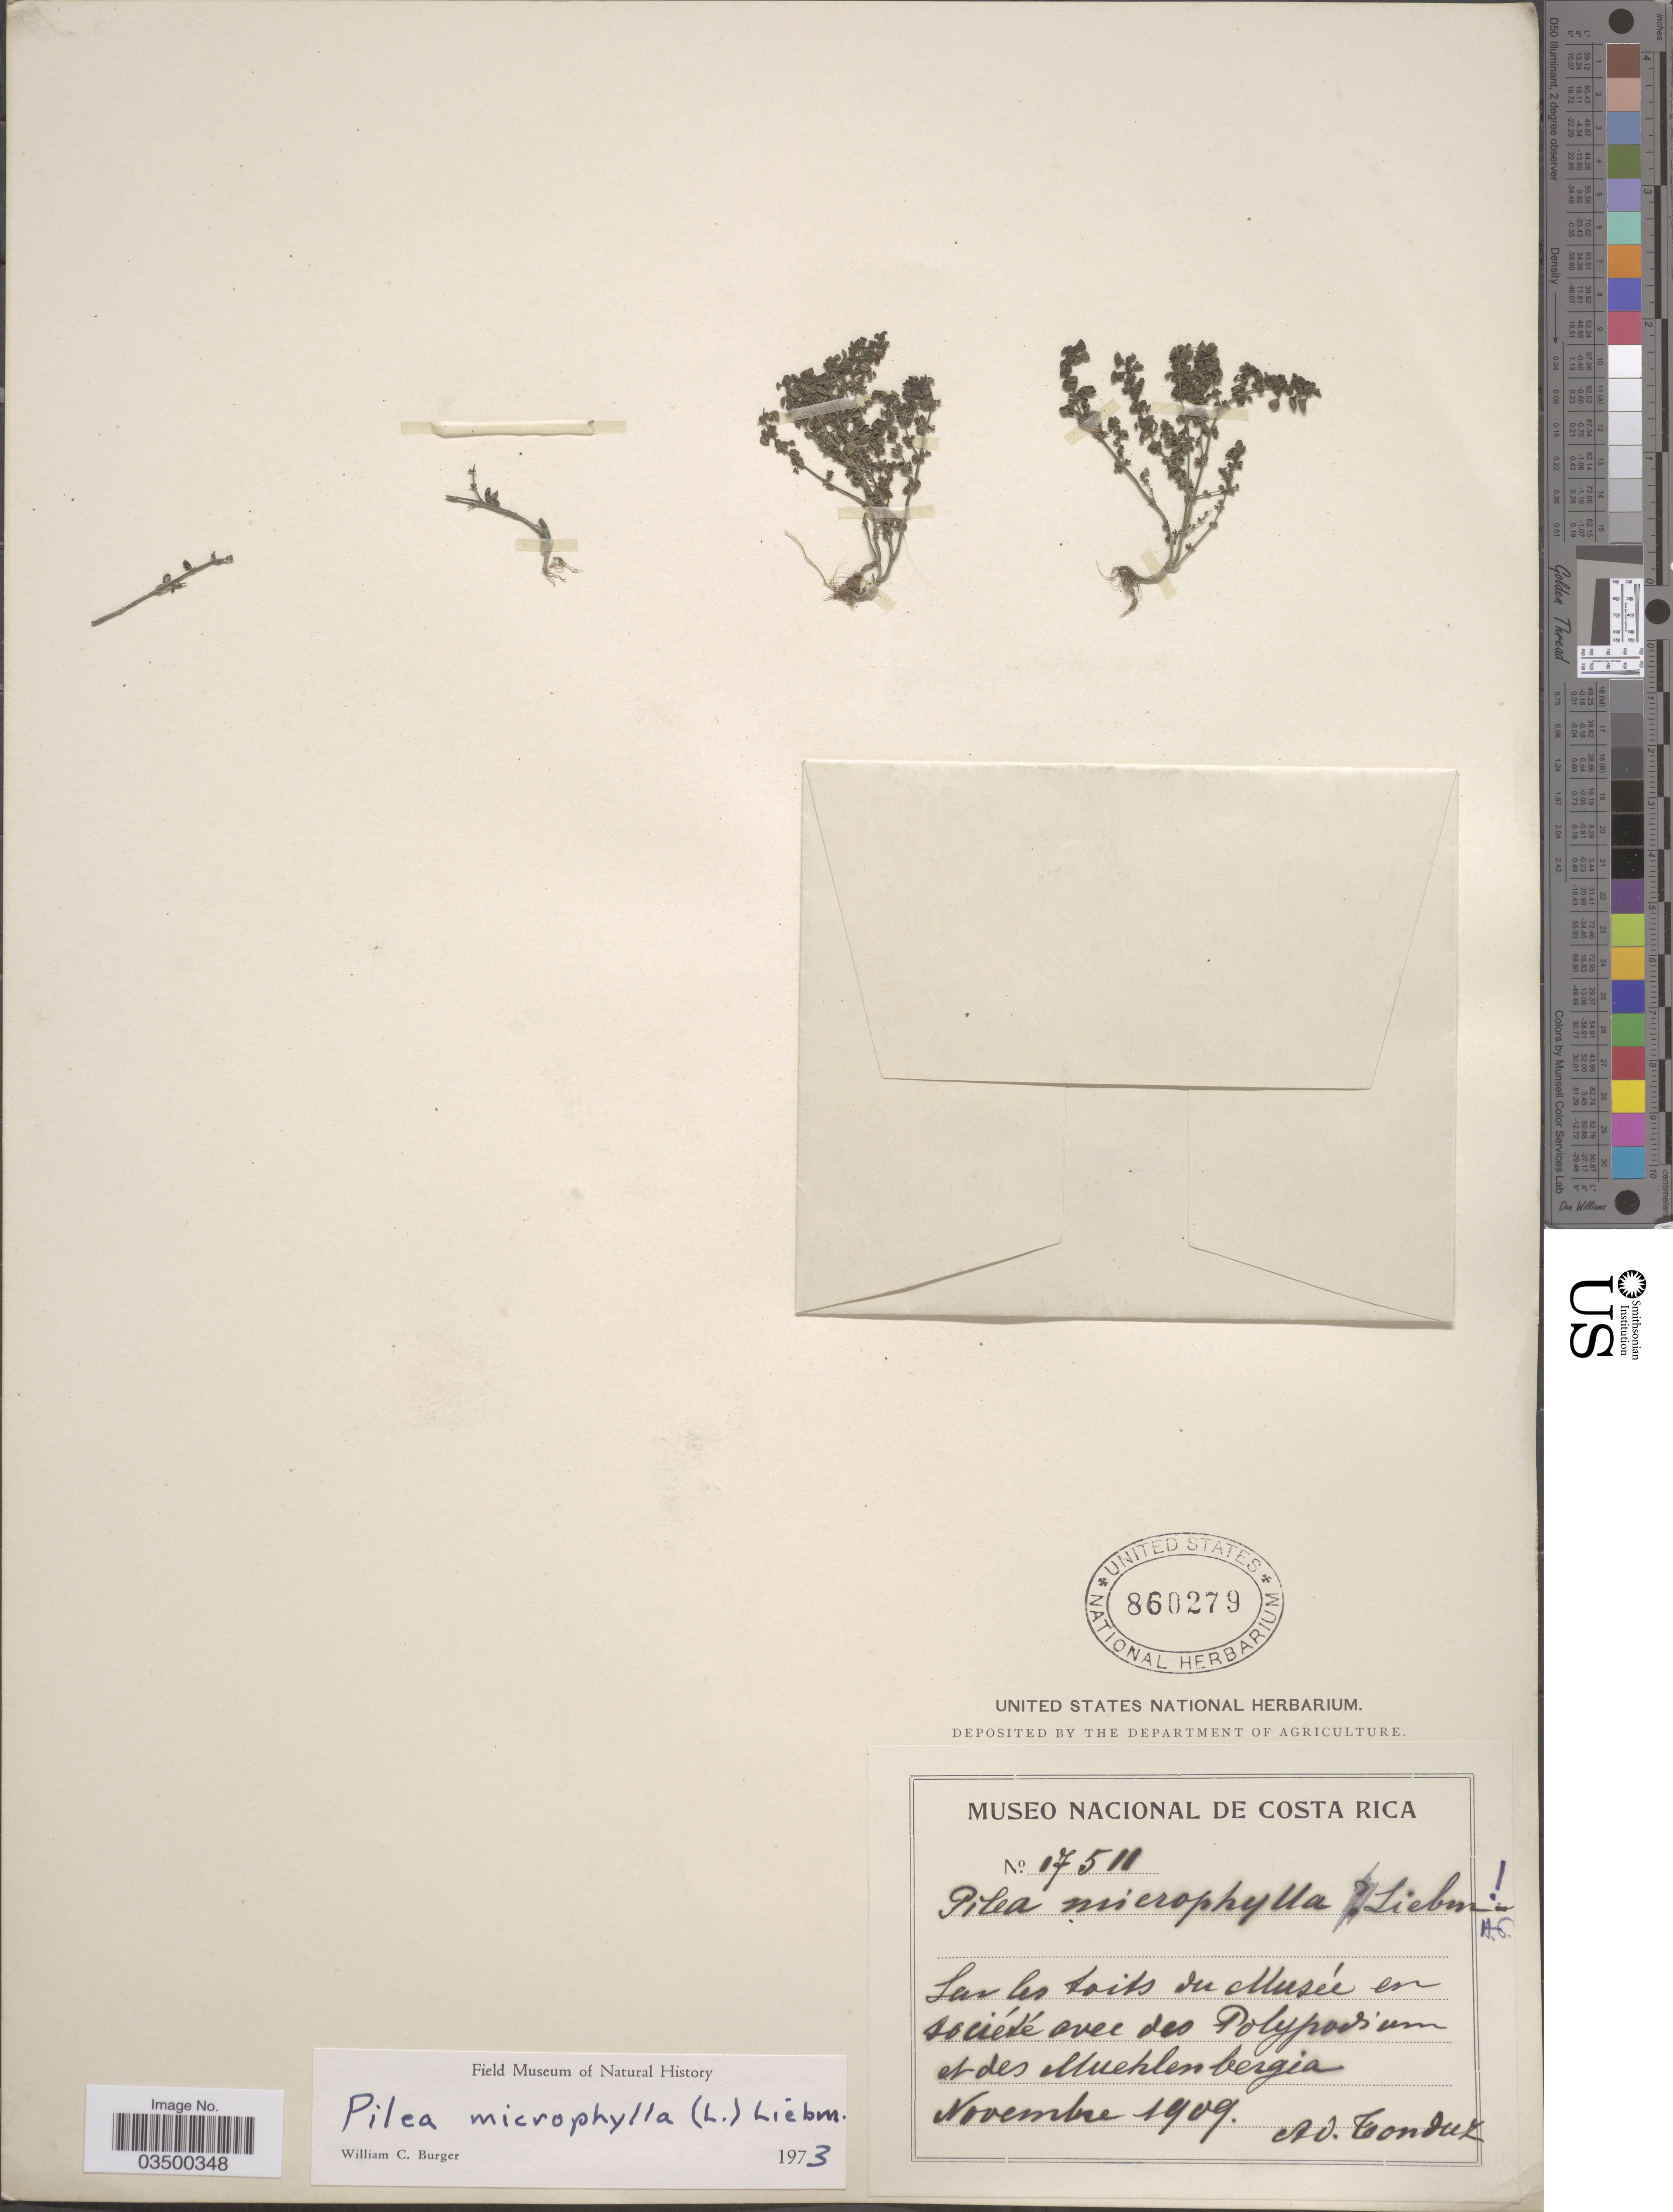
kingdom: Plantae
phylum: Tracheophyta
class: Magnoliopsida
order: Rosales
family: Urticaceae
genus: Pilea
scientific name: Pilea microphylla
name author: (L.) Liebm.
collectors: A. Tonduz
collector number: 17511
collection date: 1909-11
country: Costa Rica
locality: Sur les saits du Musée en sociéte avec des Polypodium et des Muehlenbergia [Muhlenbergia]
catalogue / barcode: US 860279